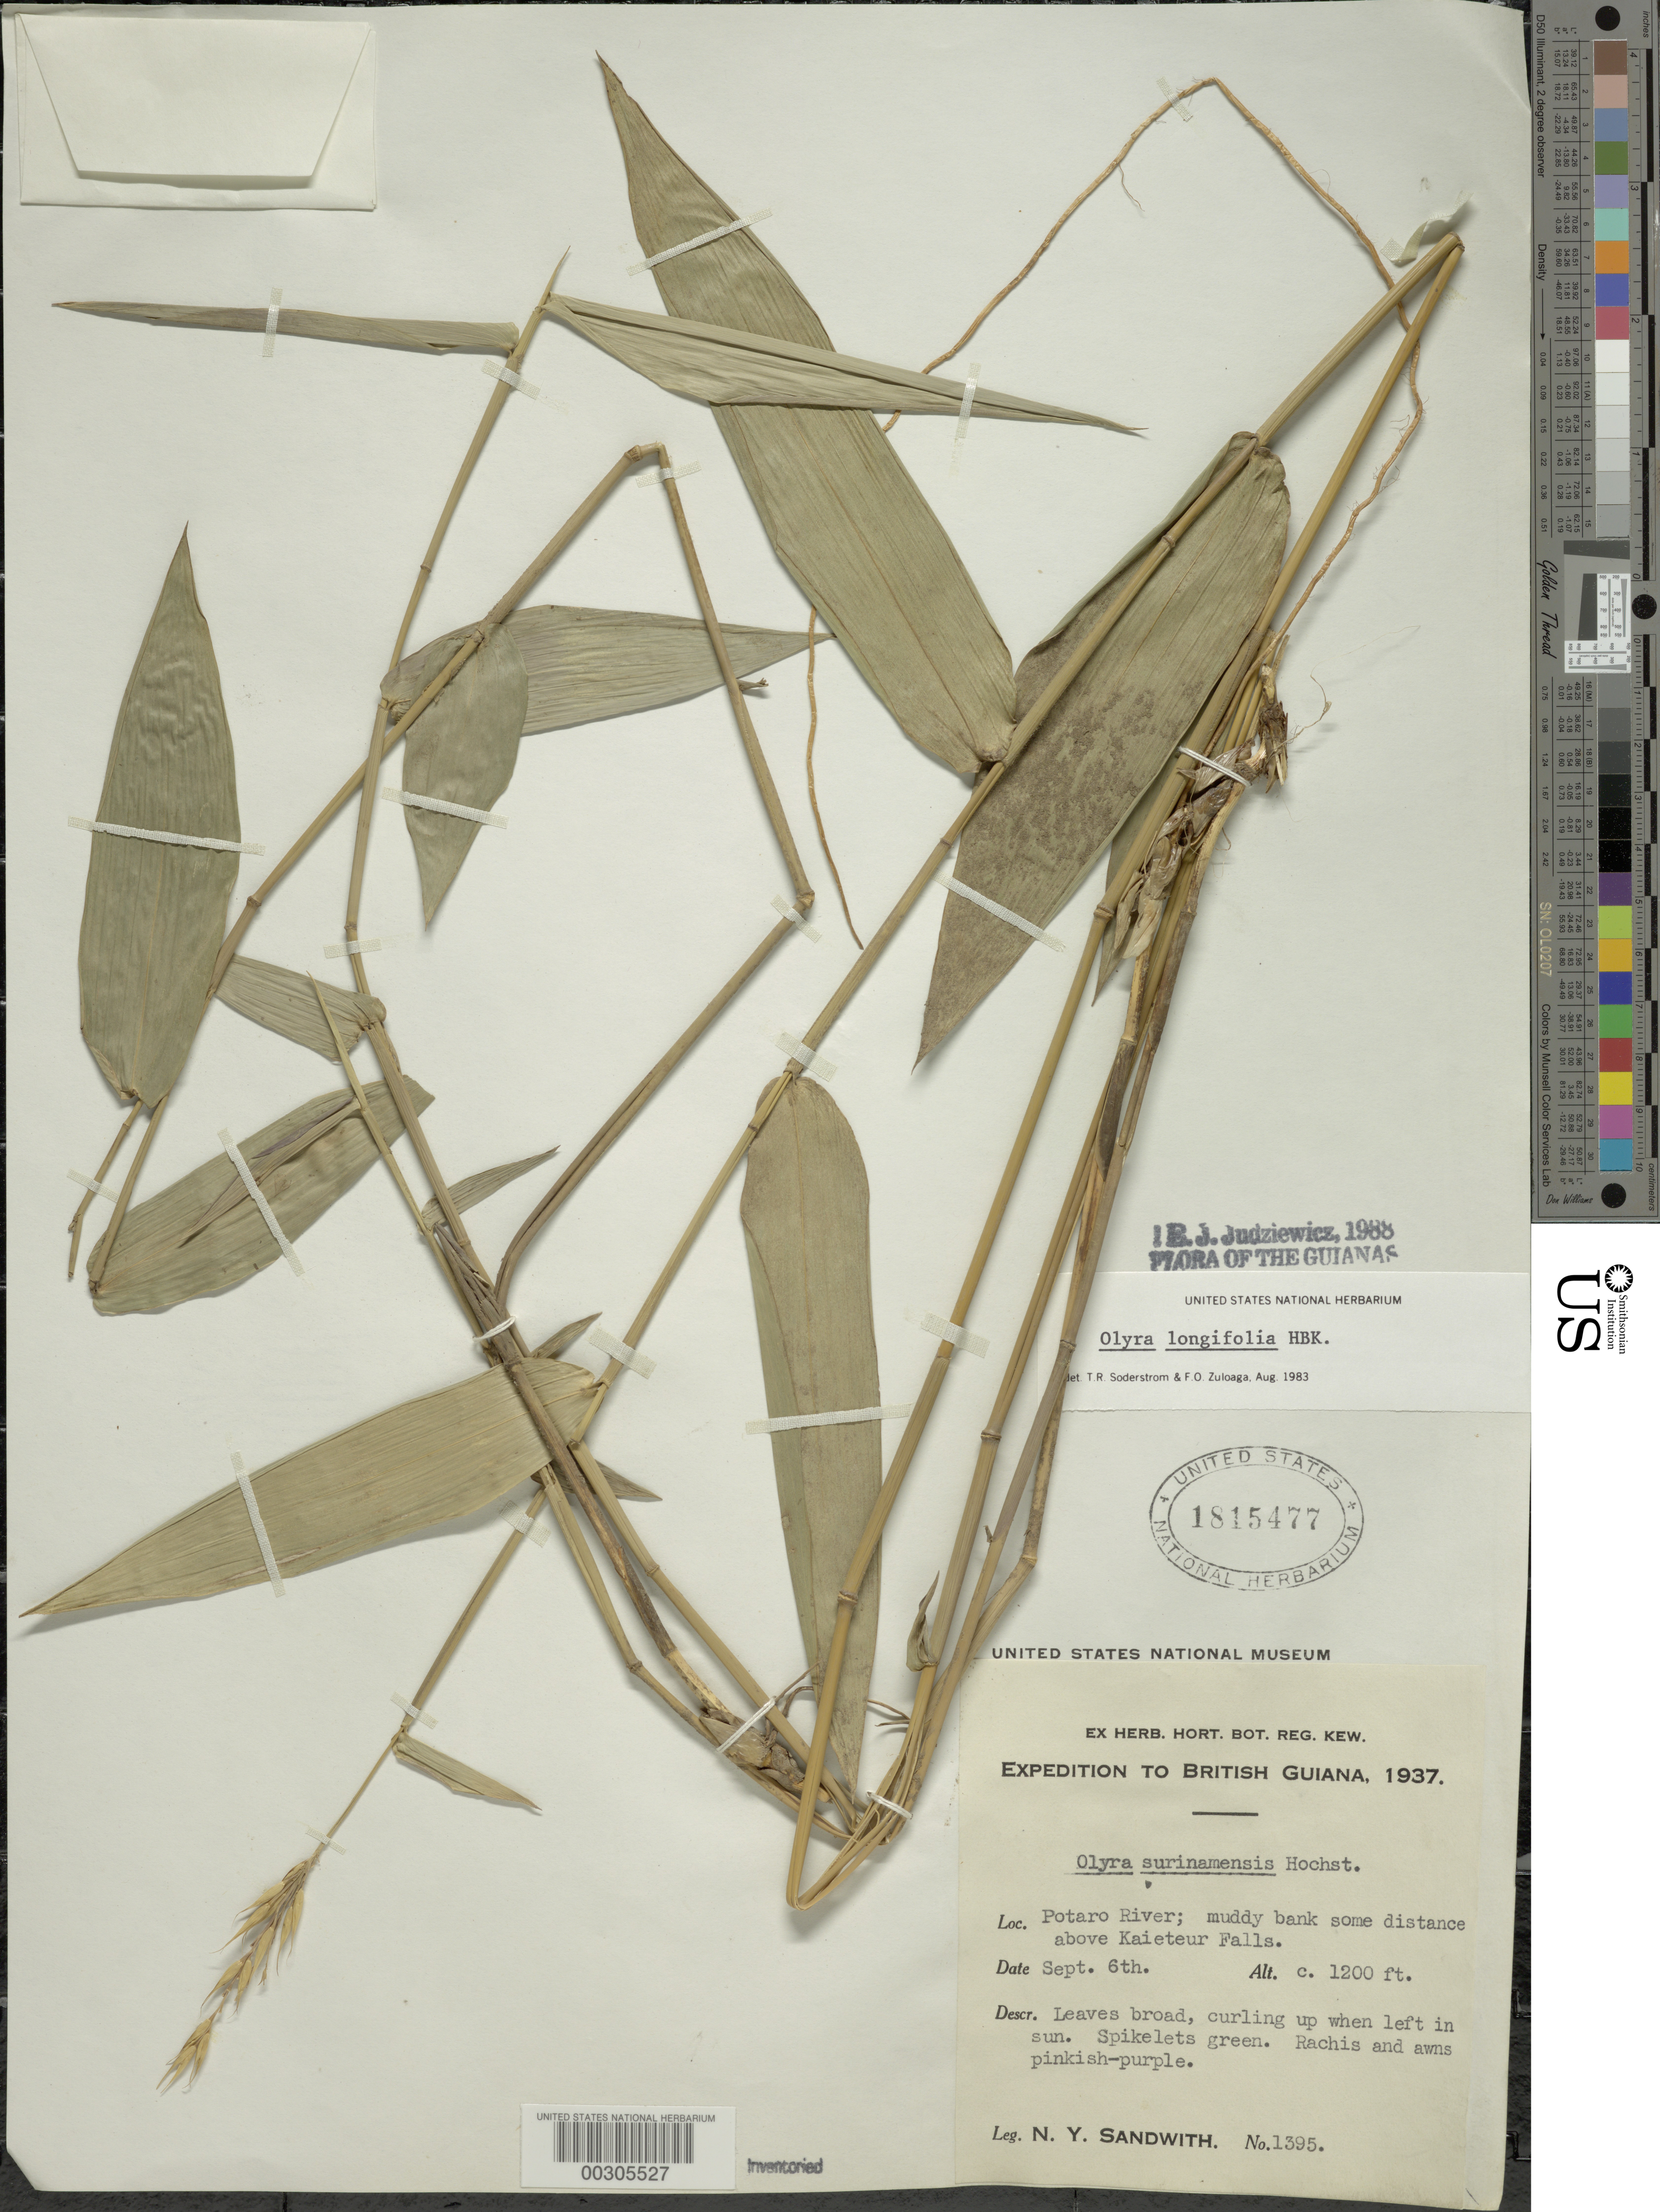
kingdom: Plantae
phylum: Tracheophyta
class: Liliopsida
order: Poales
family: Poaceae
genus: Olyra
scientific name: Olyra longifolia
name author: Kunth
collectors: N. Y. Sandwith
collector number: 1395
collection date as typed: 06 Sep 1937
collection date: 1937-09-06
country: Guyana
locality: Potaro river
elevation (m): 366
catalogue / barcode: US 1815477